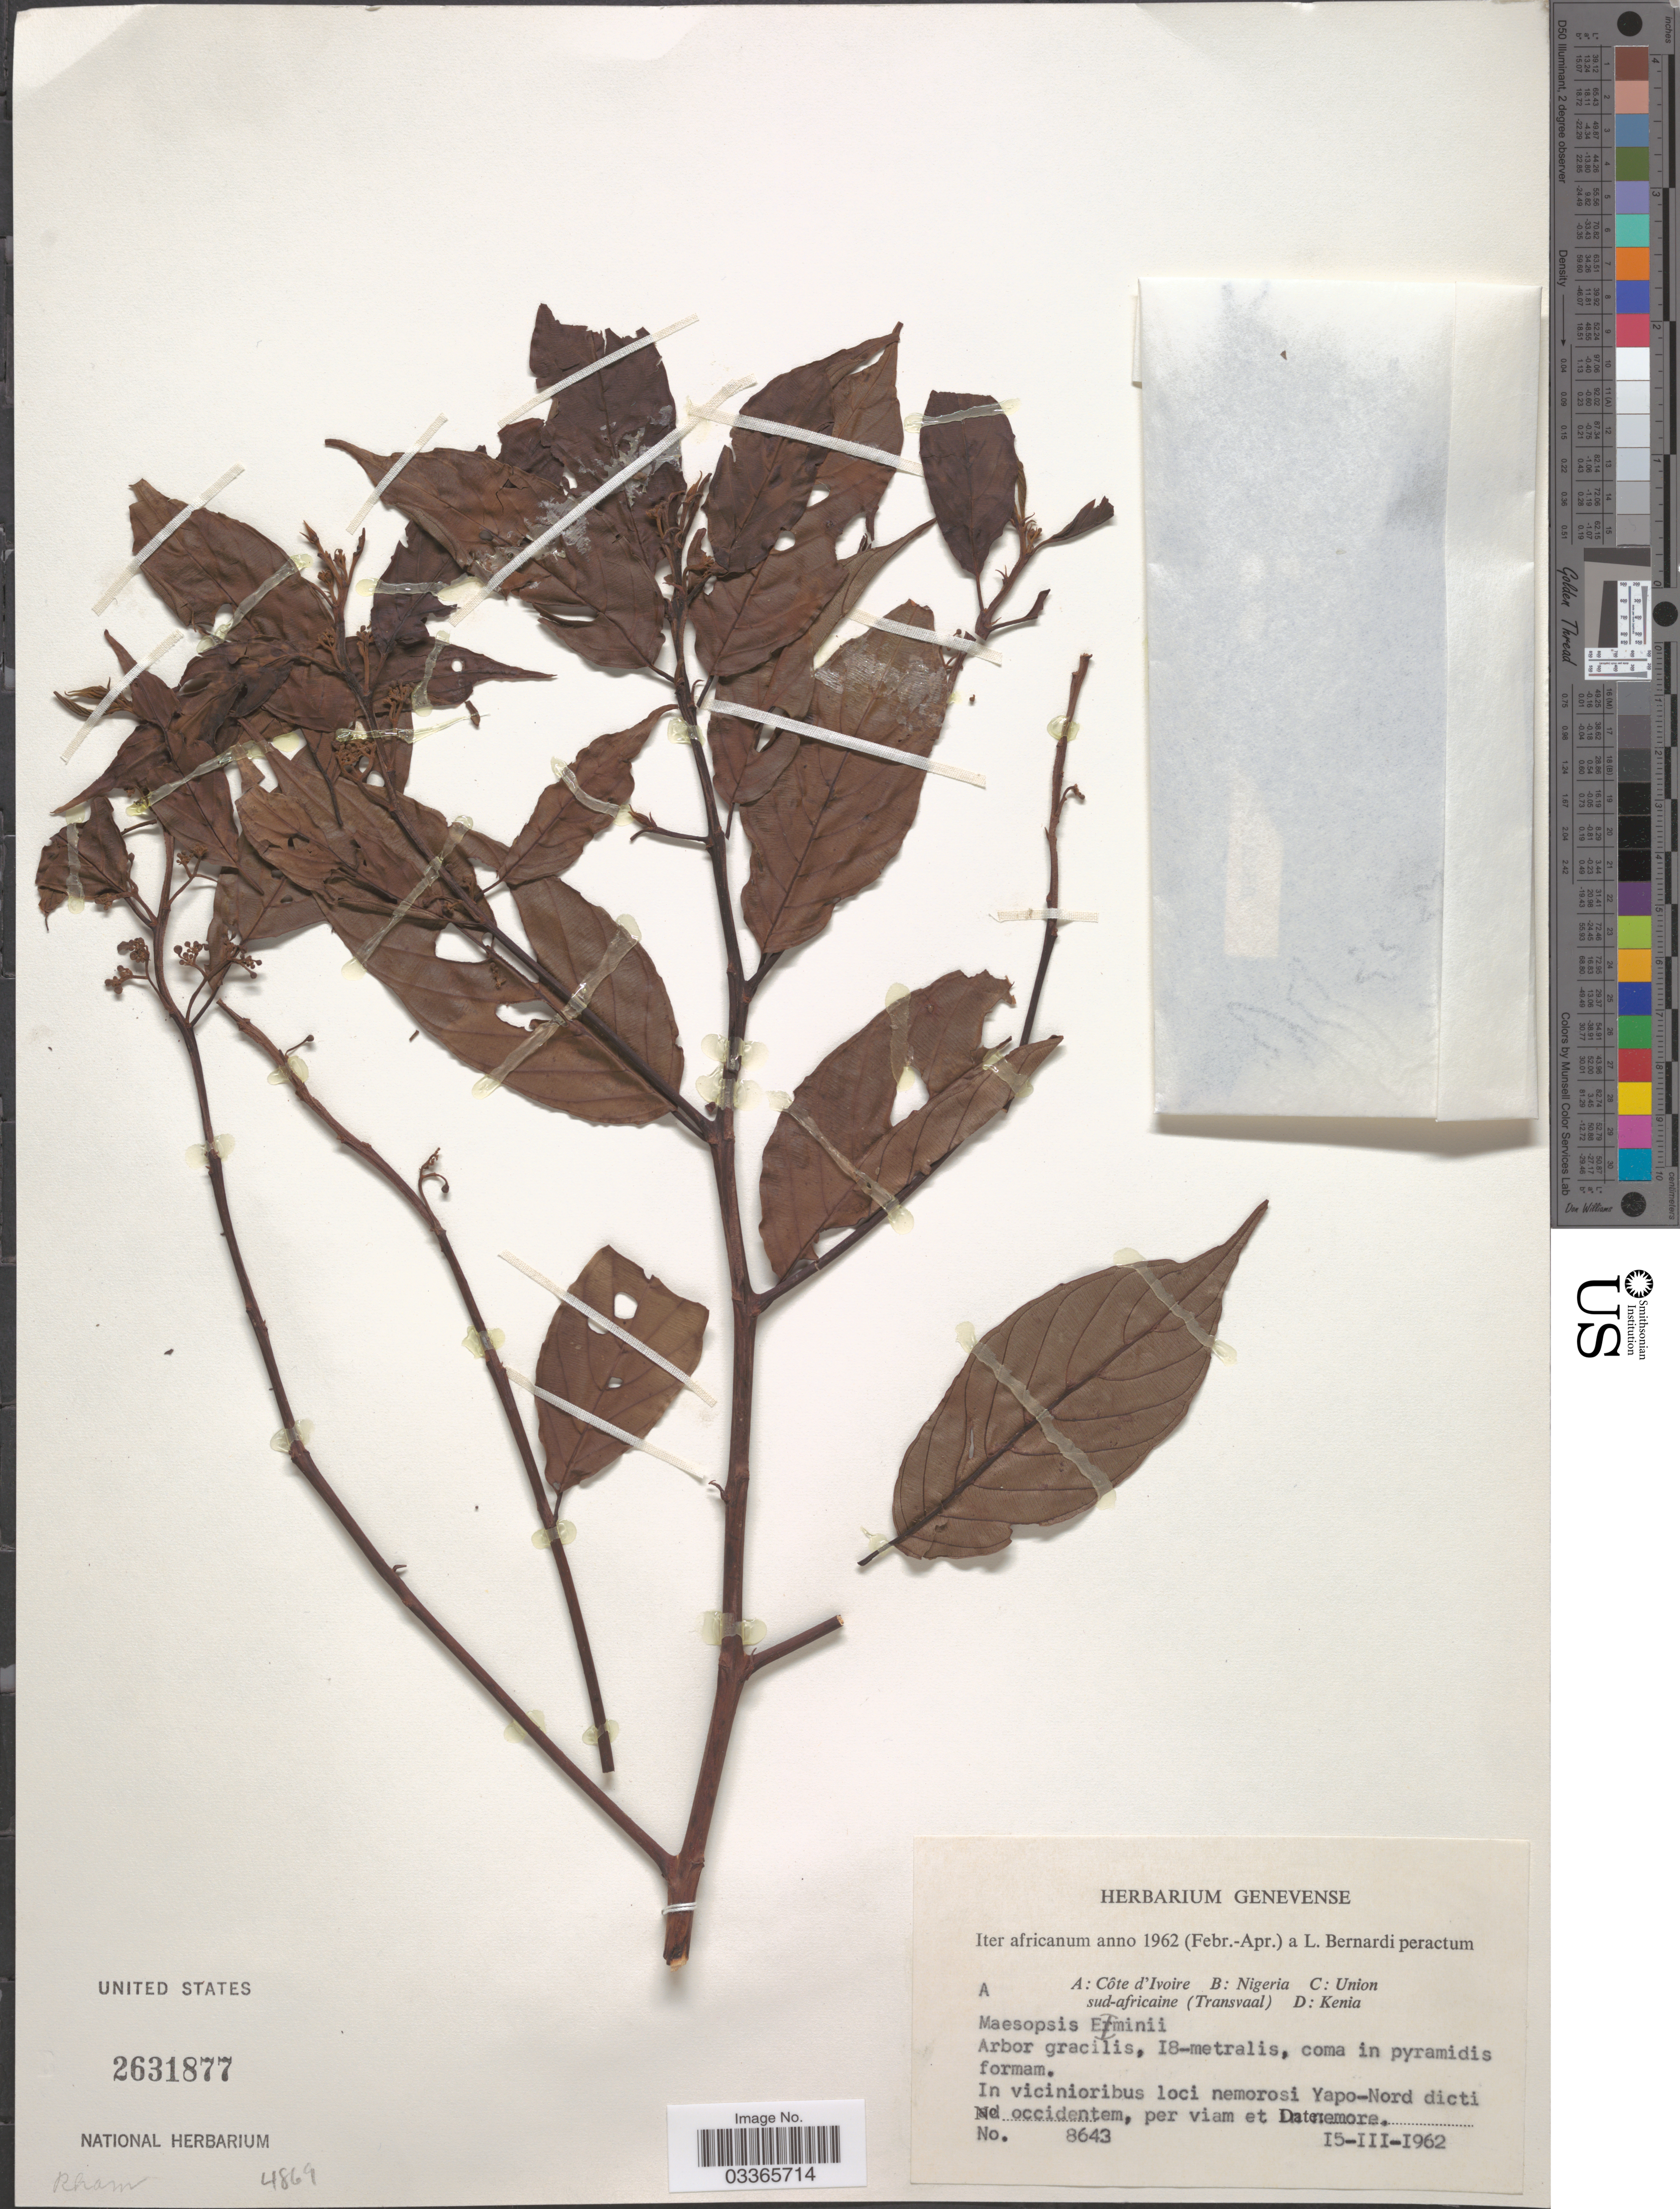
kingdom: Plantae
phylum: Tracheophyta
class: Magnoliopsida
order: Rosales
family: Rhamnaceae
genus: Maesopsis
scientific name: Maesopsis berchemioides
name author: (Pierre) A. Chev.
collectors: L. Bernardi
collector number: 8643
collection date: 1962-03-15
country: Ivory Coast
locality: Iter Africanum. In vicinioribus loci nemorosi Yapo-Nord dicti [illegible text] occidentem, per viam et [illegible text]more.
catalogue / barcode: US 2631877